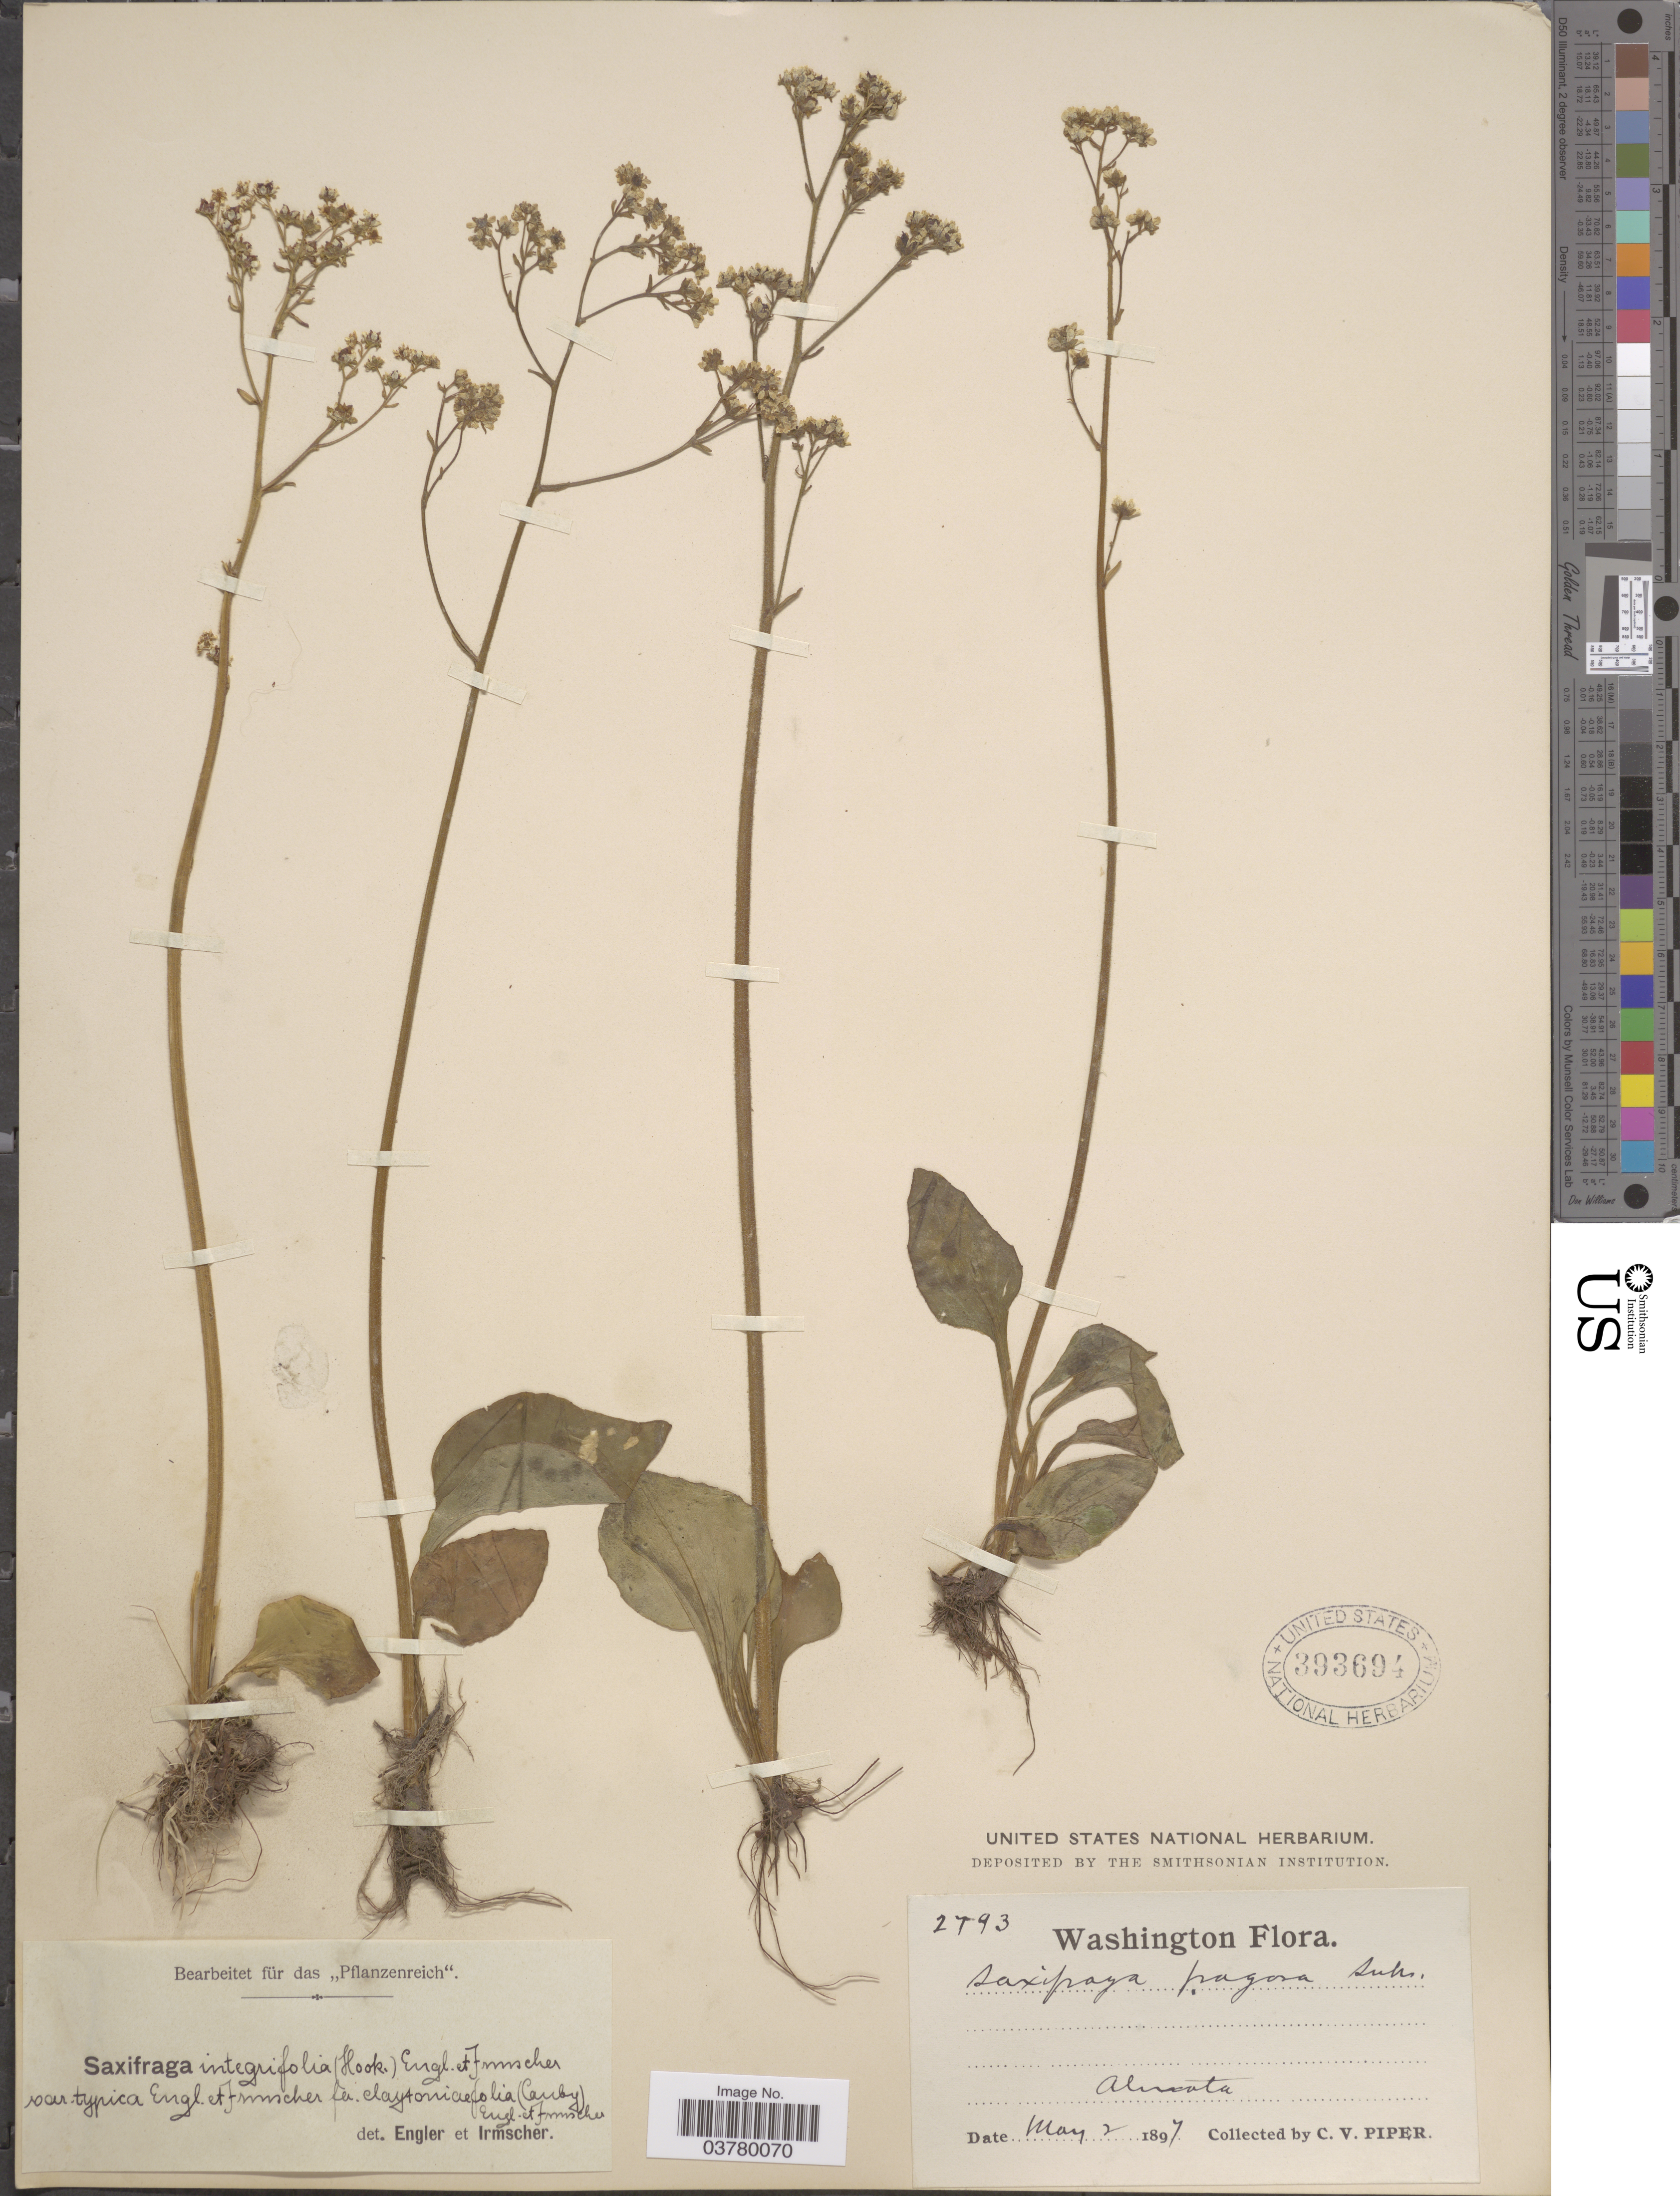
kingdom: Plantae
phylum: Tracheophyta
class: Magnoliopsida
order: Saxifragales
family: Saxifragaceae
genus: Micranthes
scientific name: Micranthes fragosa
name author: (Suksd. ex Small) Small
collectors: C. V. Piper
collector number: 2793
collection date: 1897-05-02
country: United States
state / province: Washington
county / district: Whitman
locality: Almota.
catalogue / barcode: US 393694